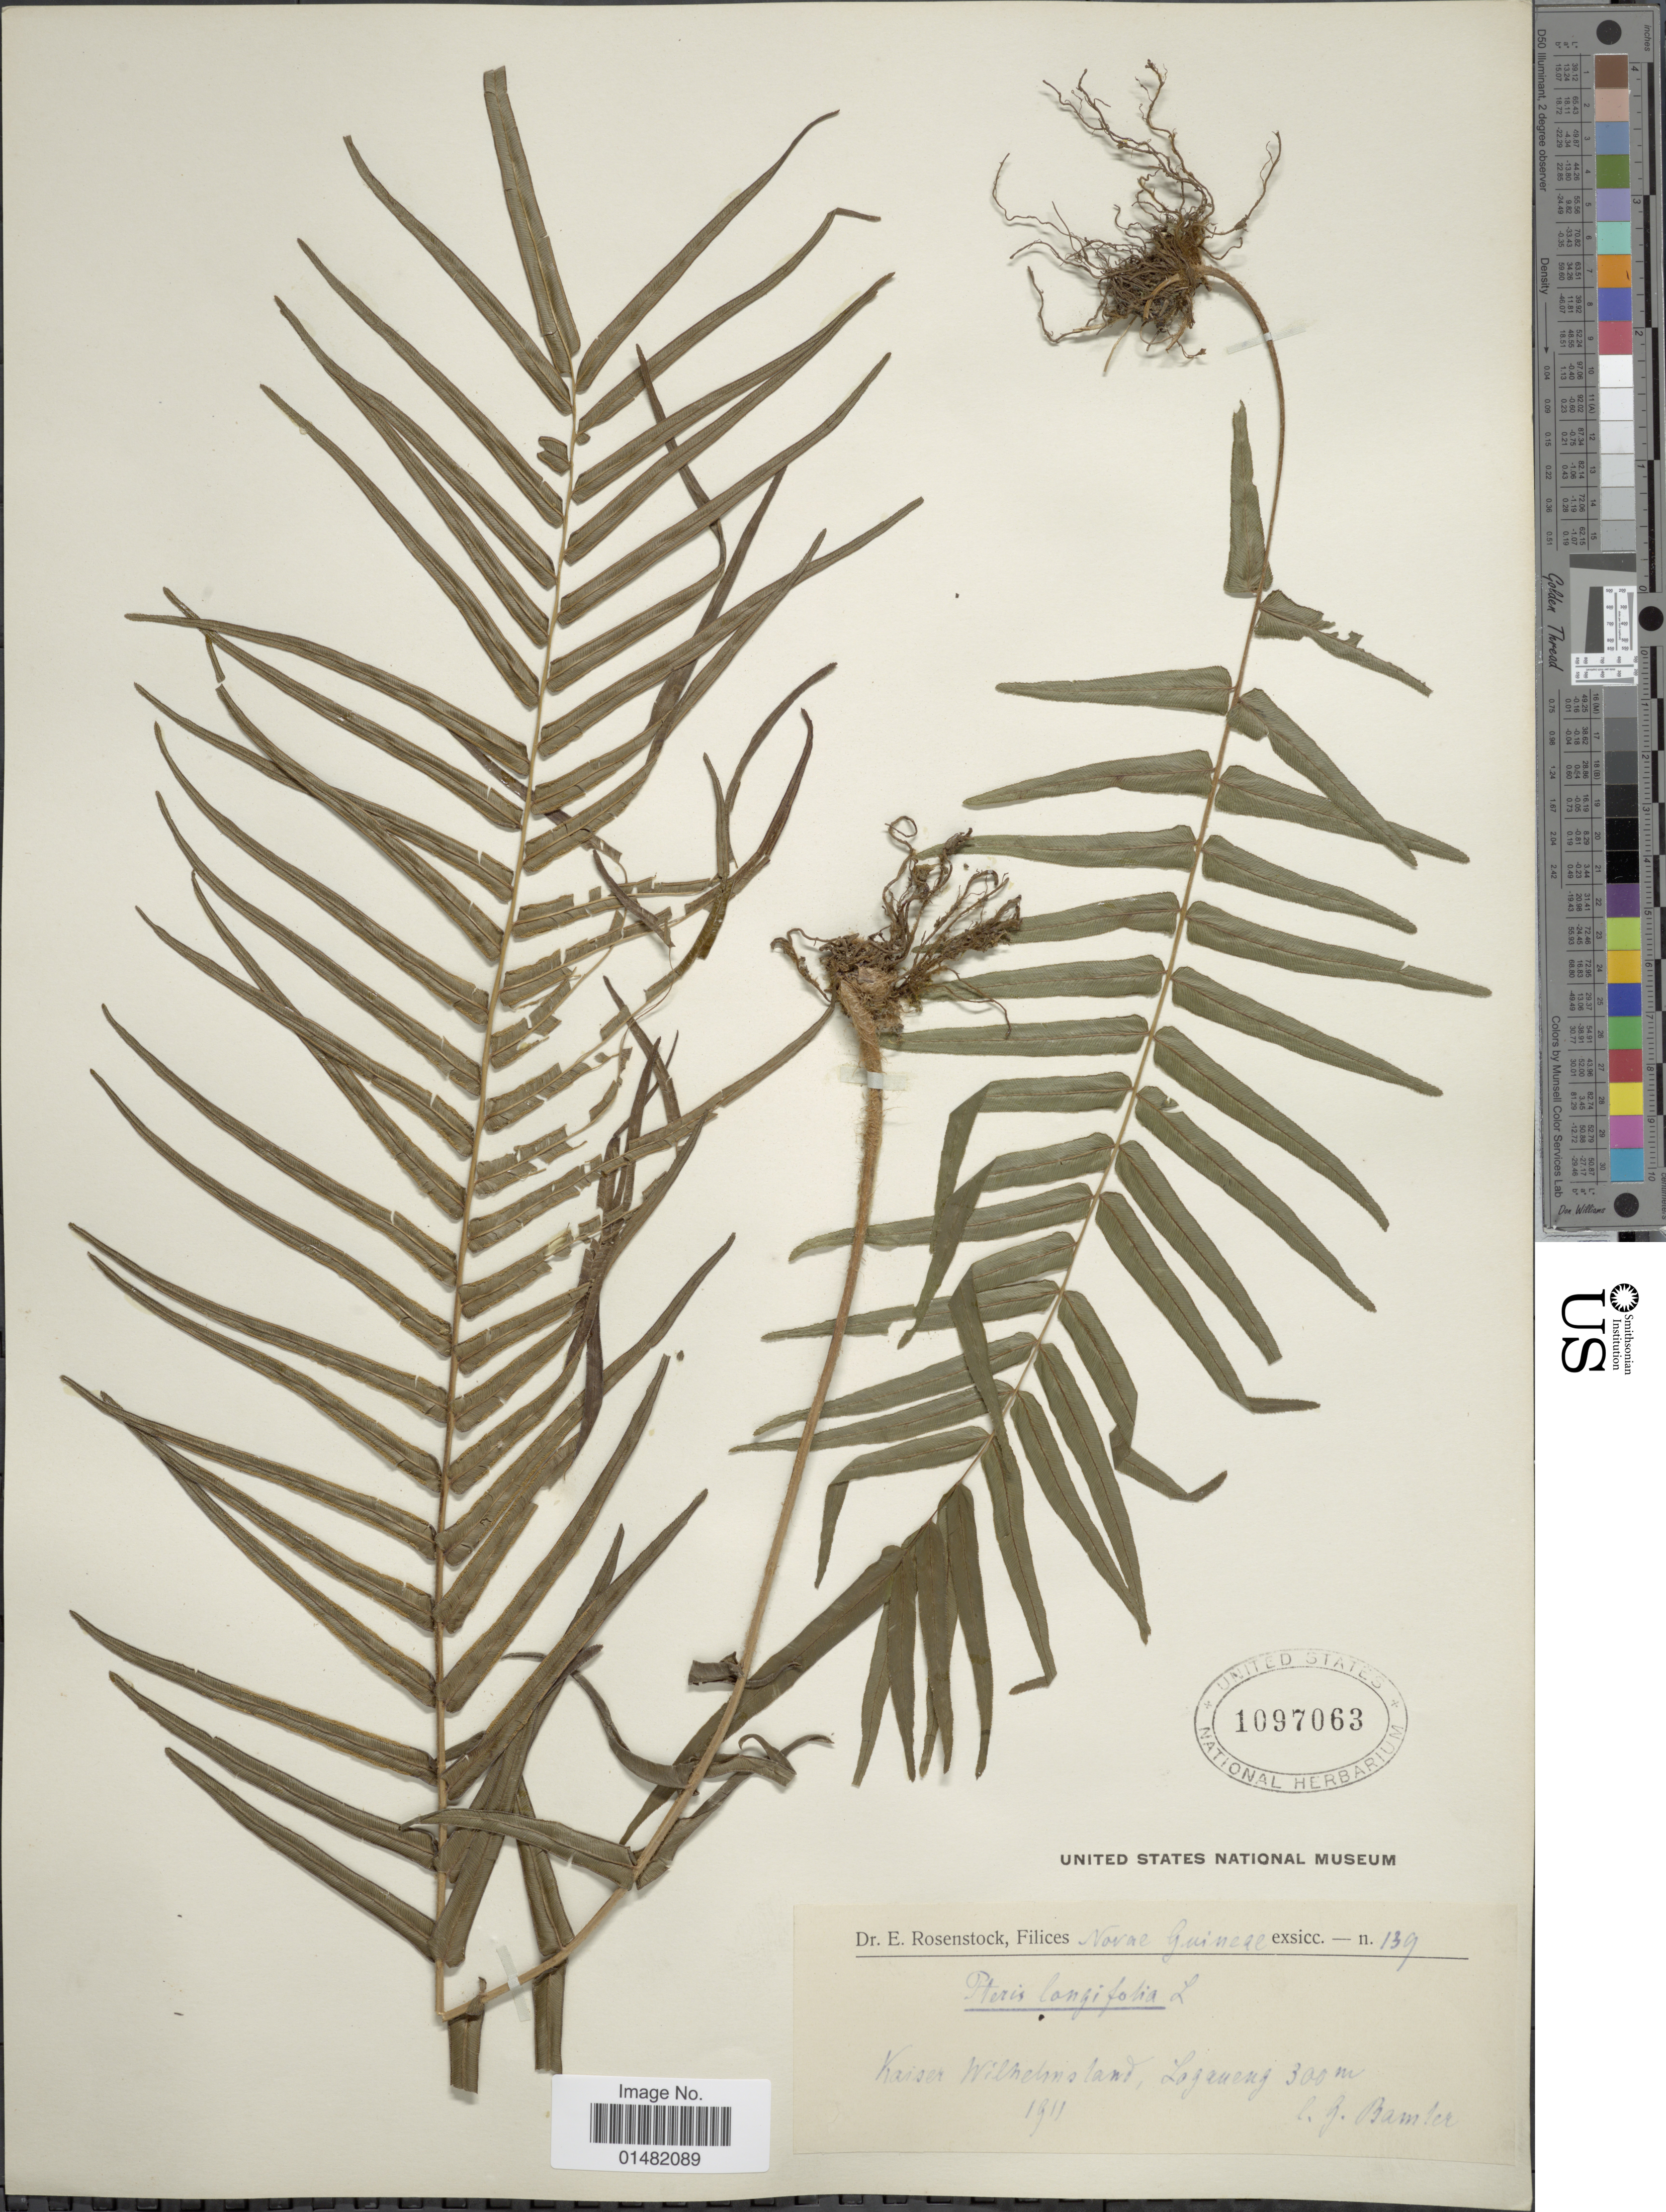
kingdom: Plantae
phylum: Tracheophyta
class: Polypodiopsida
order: Polypodiales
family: Pteridaceae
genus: Pteris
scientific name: Pteris vittata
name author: L.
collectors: G. Bamler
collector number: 139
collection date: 1911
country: Papua New Guinea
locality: Novae Guineae, Kaiser Wilhelmsland, Lagaueng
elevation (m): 300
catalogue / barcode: US 1097063